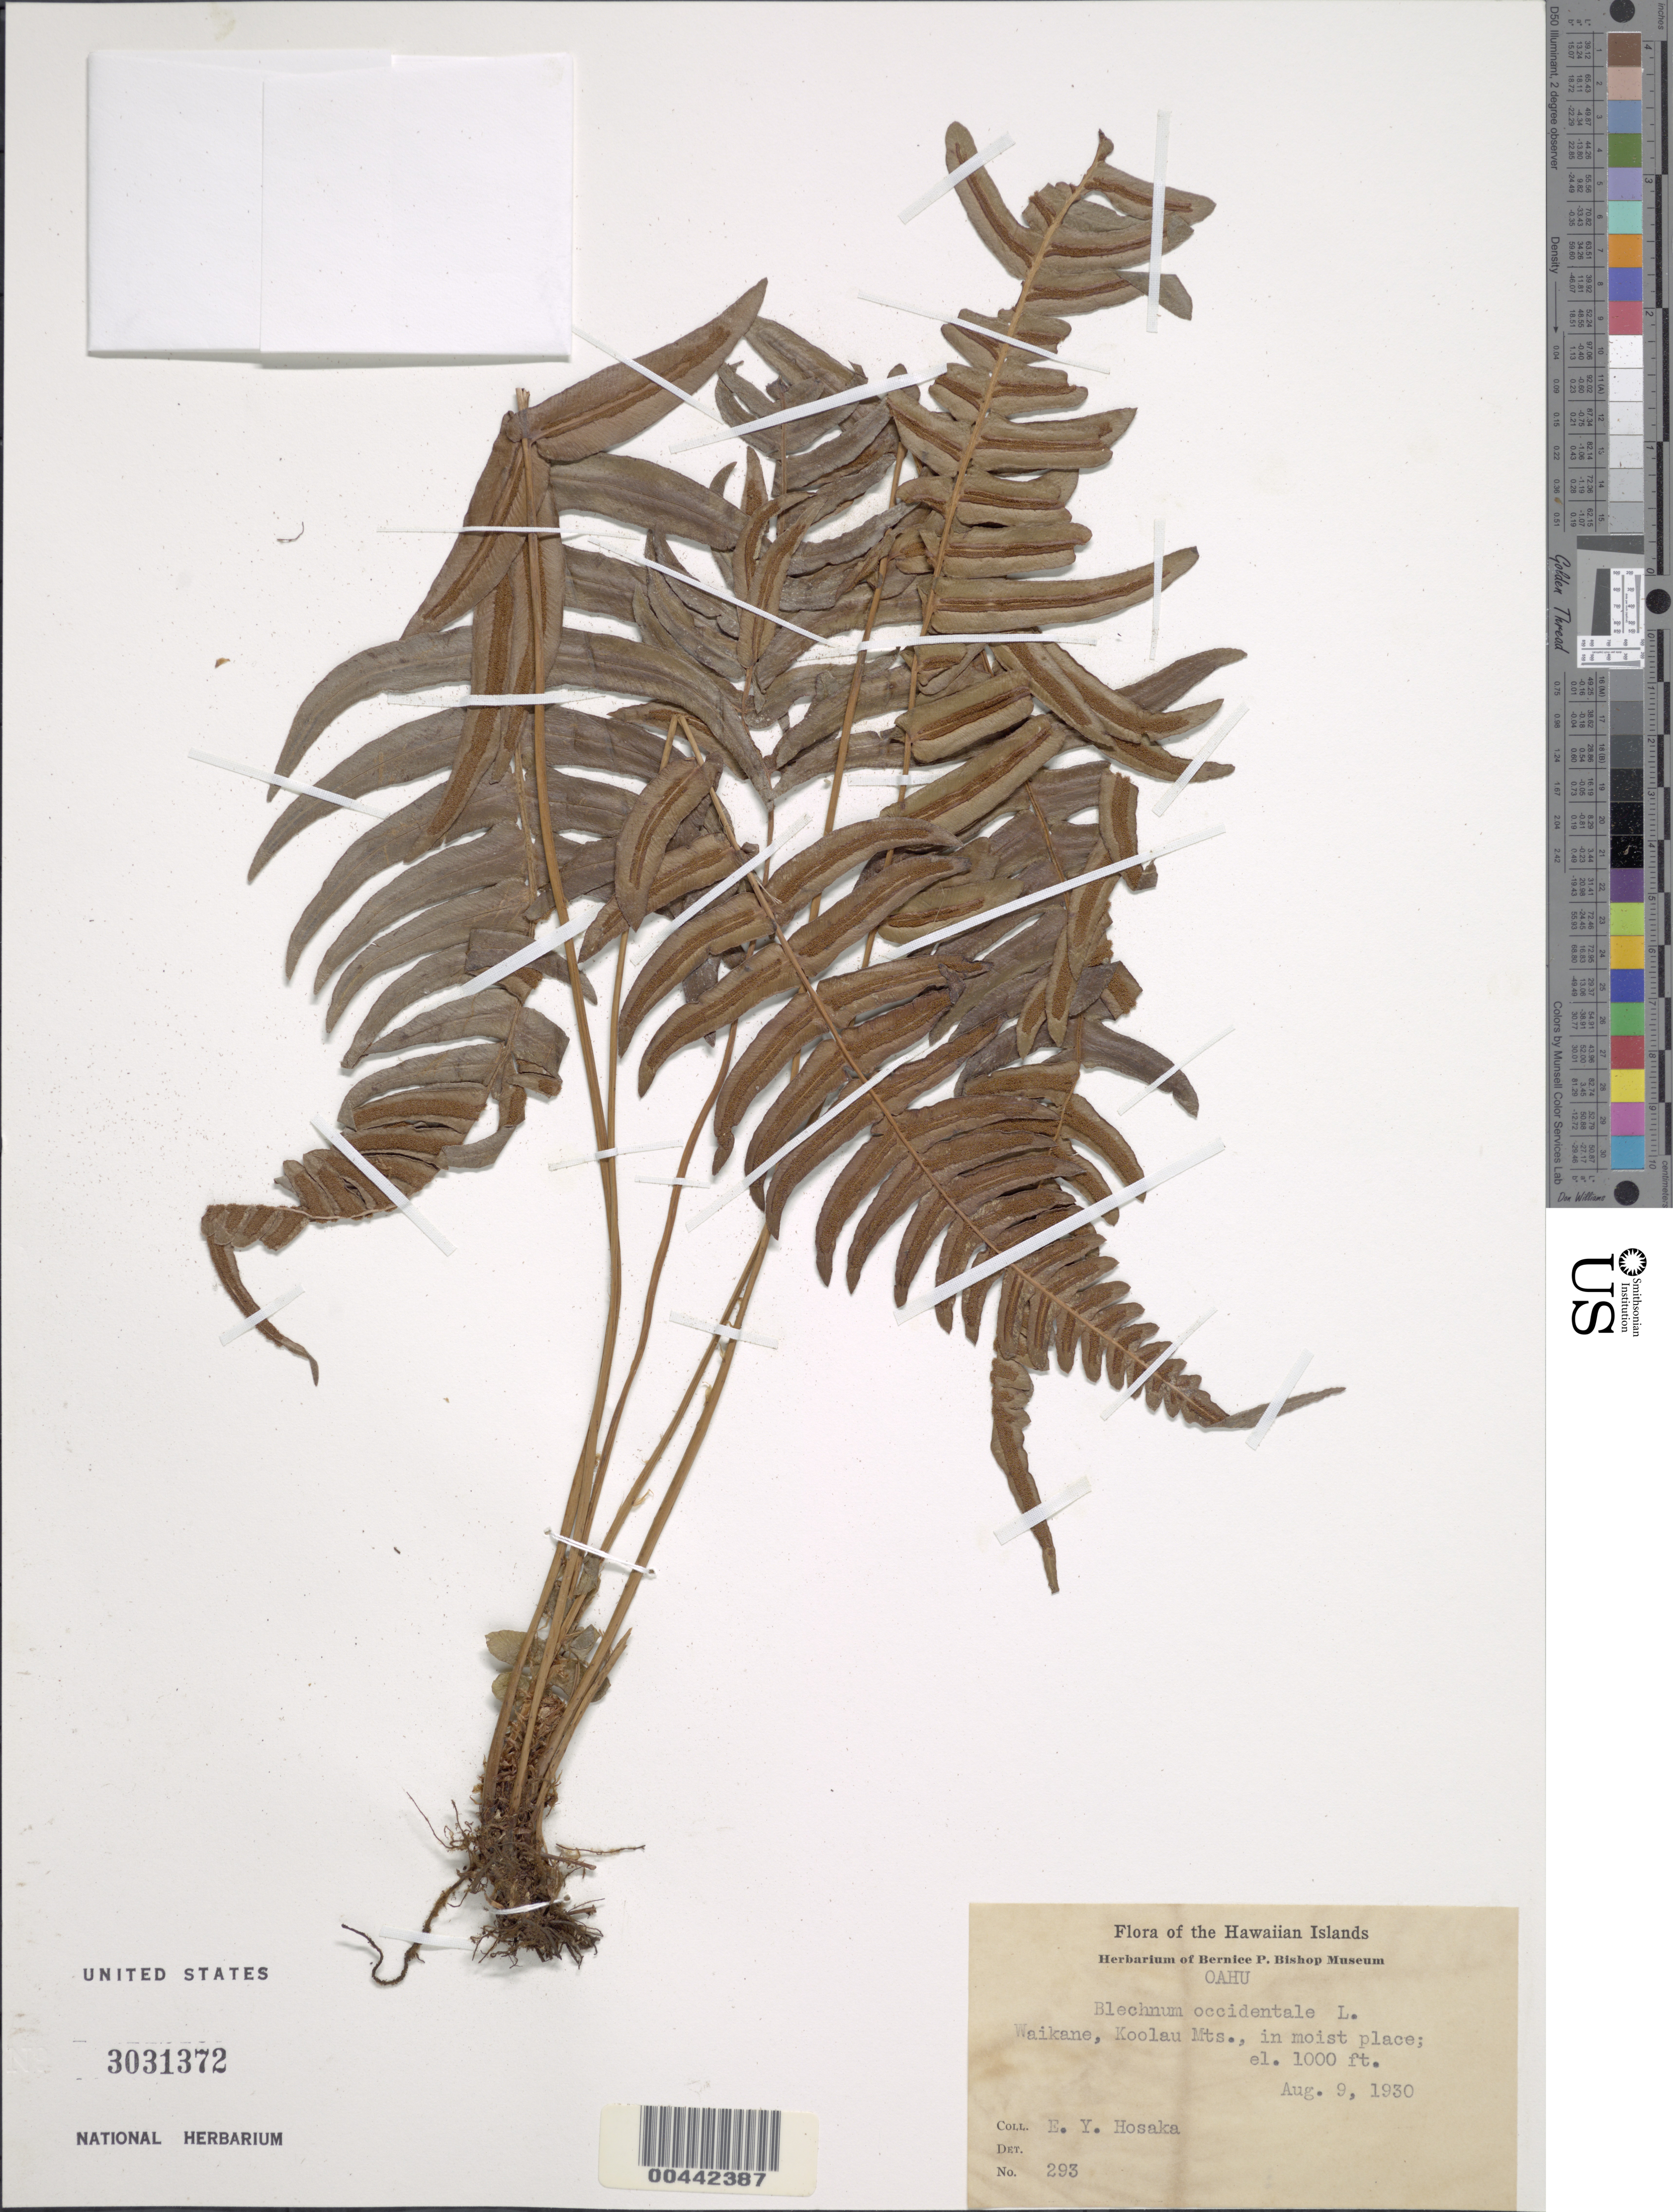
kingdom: Plantae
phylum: Tracheophyta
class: Polypodiopsida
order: Polypodiales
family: Blechnaceae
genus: Blechnum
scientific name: Blechnum appendiculatum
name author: Willd.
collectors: E. Y. Hosaka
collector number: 293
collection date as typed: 9 Aug 1930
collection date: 1930-08-09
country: United States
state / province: Hawaii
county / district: Honolulu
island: Oahu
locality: Waikane, Koolau Mts.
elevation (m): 305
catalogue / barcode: US 3031372